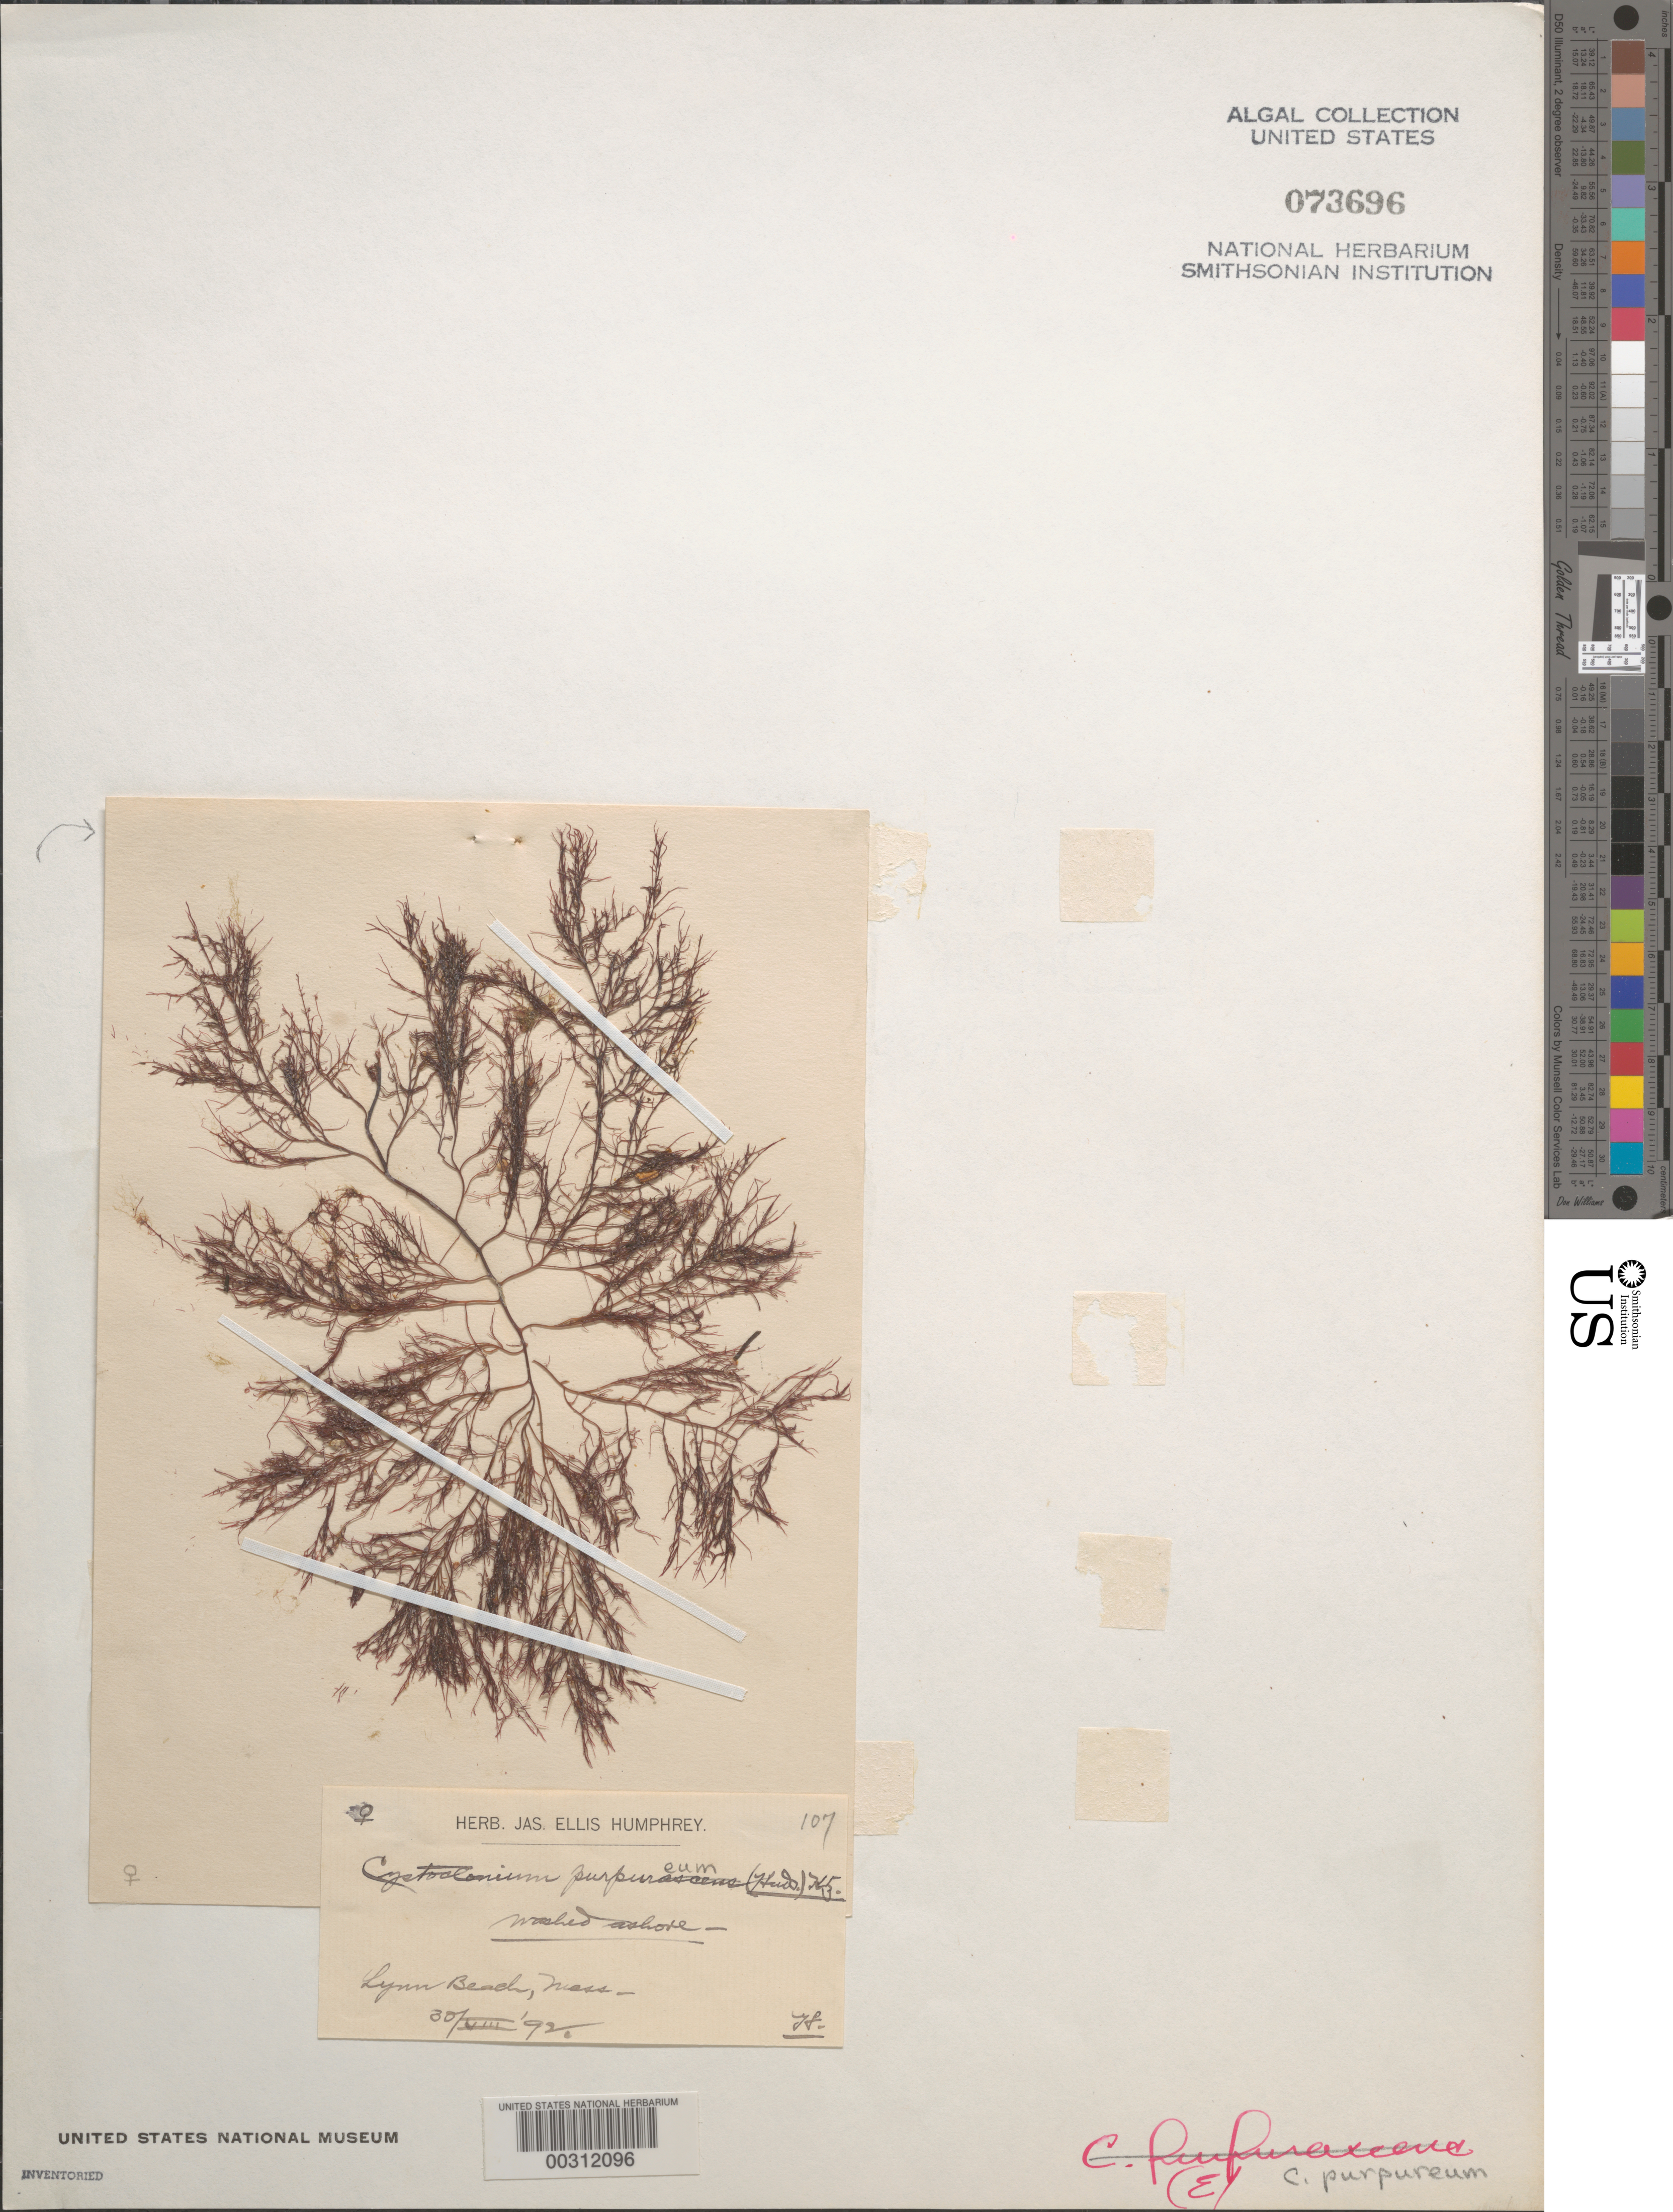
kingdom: Plantae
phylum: Rhodophyta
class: Florideophyceae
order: Gigartinales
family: Cystocloniaceae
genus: Cystoclonium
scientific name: Cystoclonium purpureum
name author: (Huds.) Batters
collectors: J. Humphrey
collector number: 107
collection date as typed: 30 Aug 1892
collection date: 1892-08-30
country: United States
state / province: Massachusetts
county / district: Essex County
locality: Lynn Beach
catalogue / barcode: US 73696